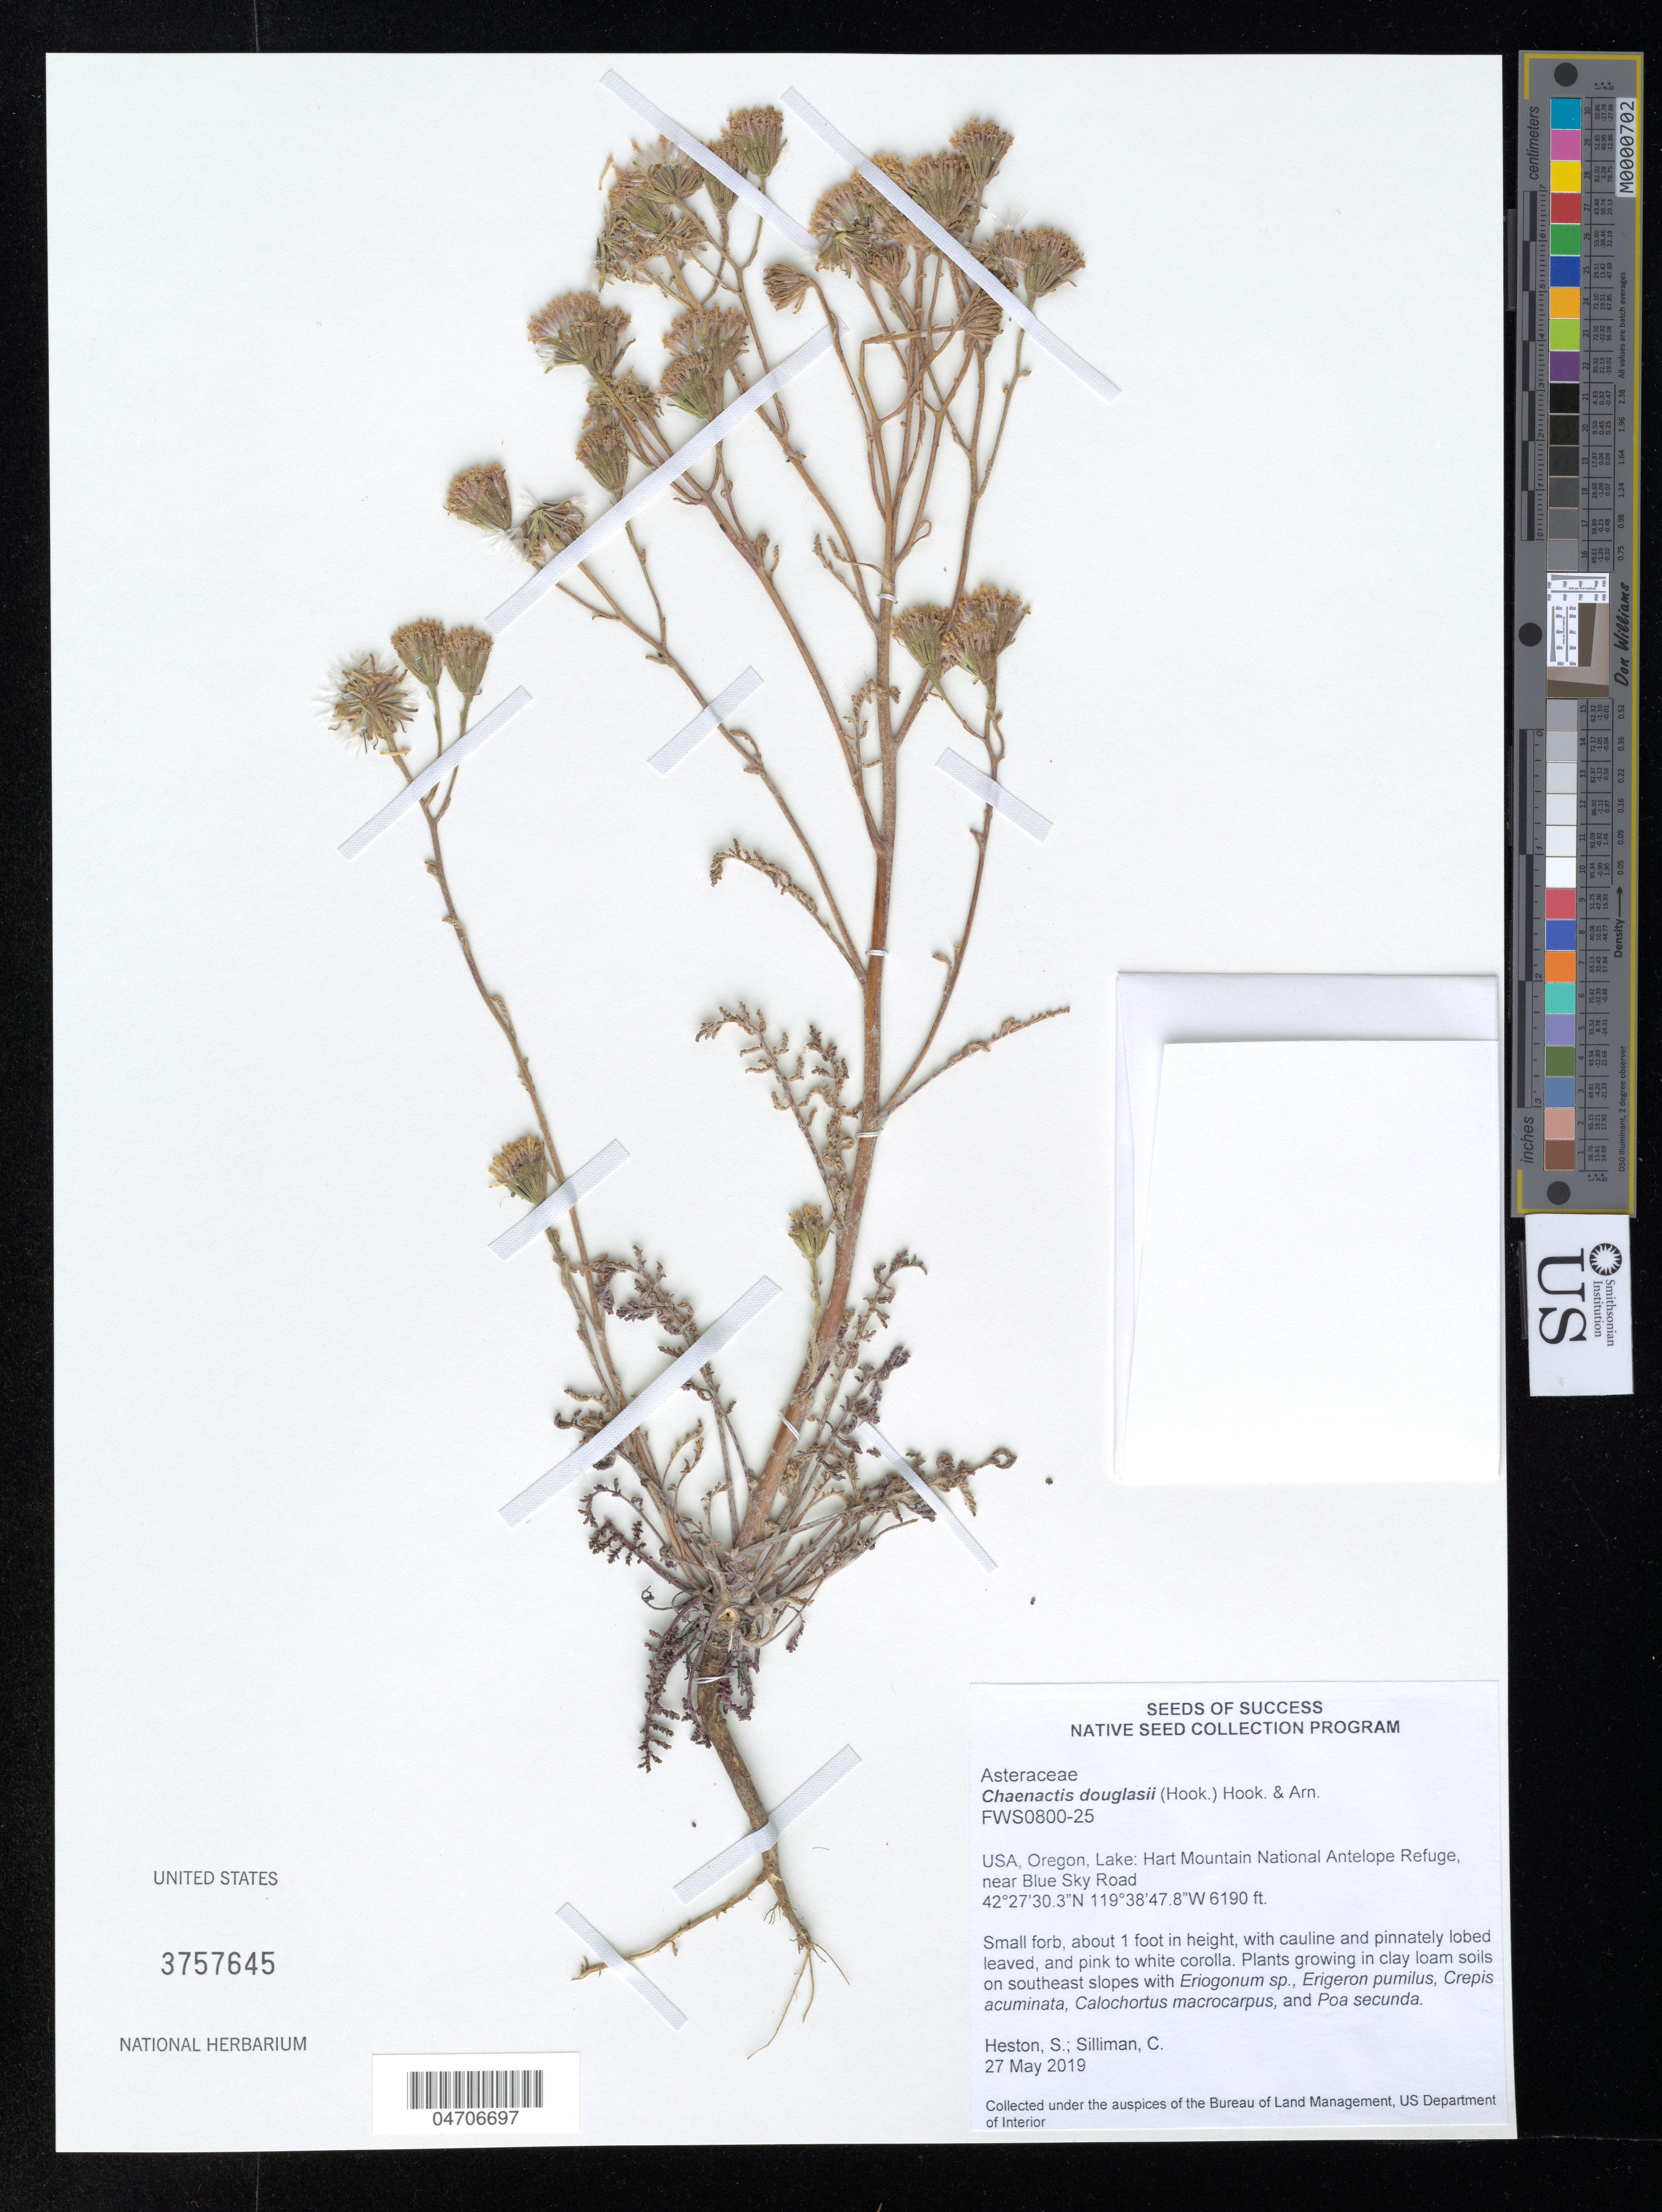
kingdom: Plantae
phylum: Tracheophyta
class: Magnoliopsida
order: Asterales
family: Asteraceae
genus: Chaenactis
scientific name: Chaenactis douglasii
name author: Hook. & Arn.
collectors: S. Heston & C. Silliman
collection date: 2019-05-27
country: United States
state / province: Oregon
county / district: Lake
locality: Lake: Hart Mountain National Antelope Refuge, near Blue Sky Road.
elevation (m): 1887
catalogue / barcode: US 3757645